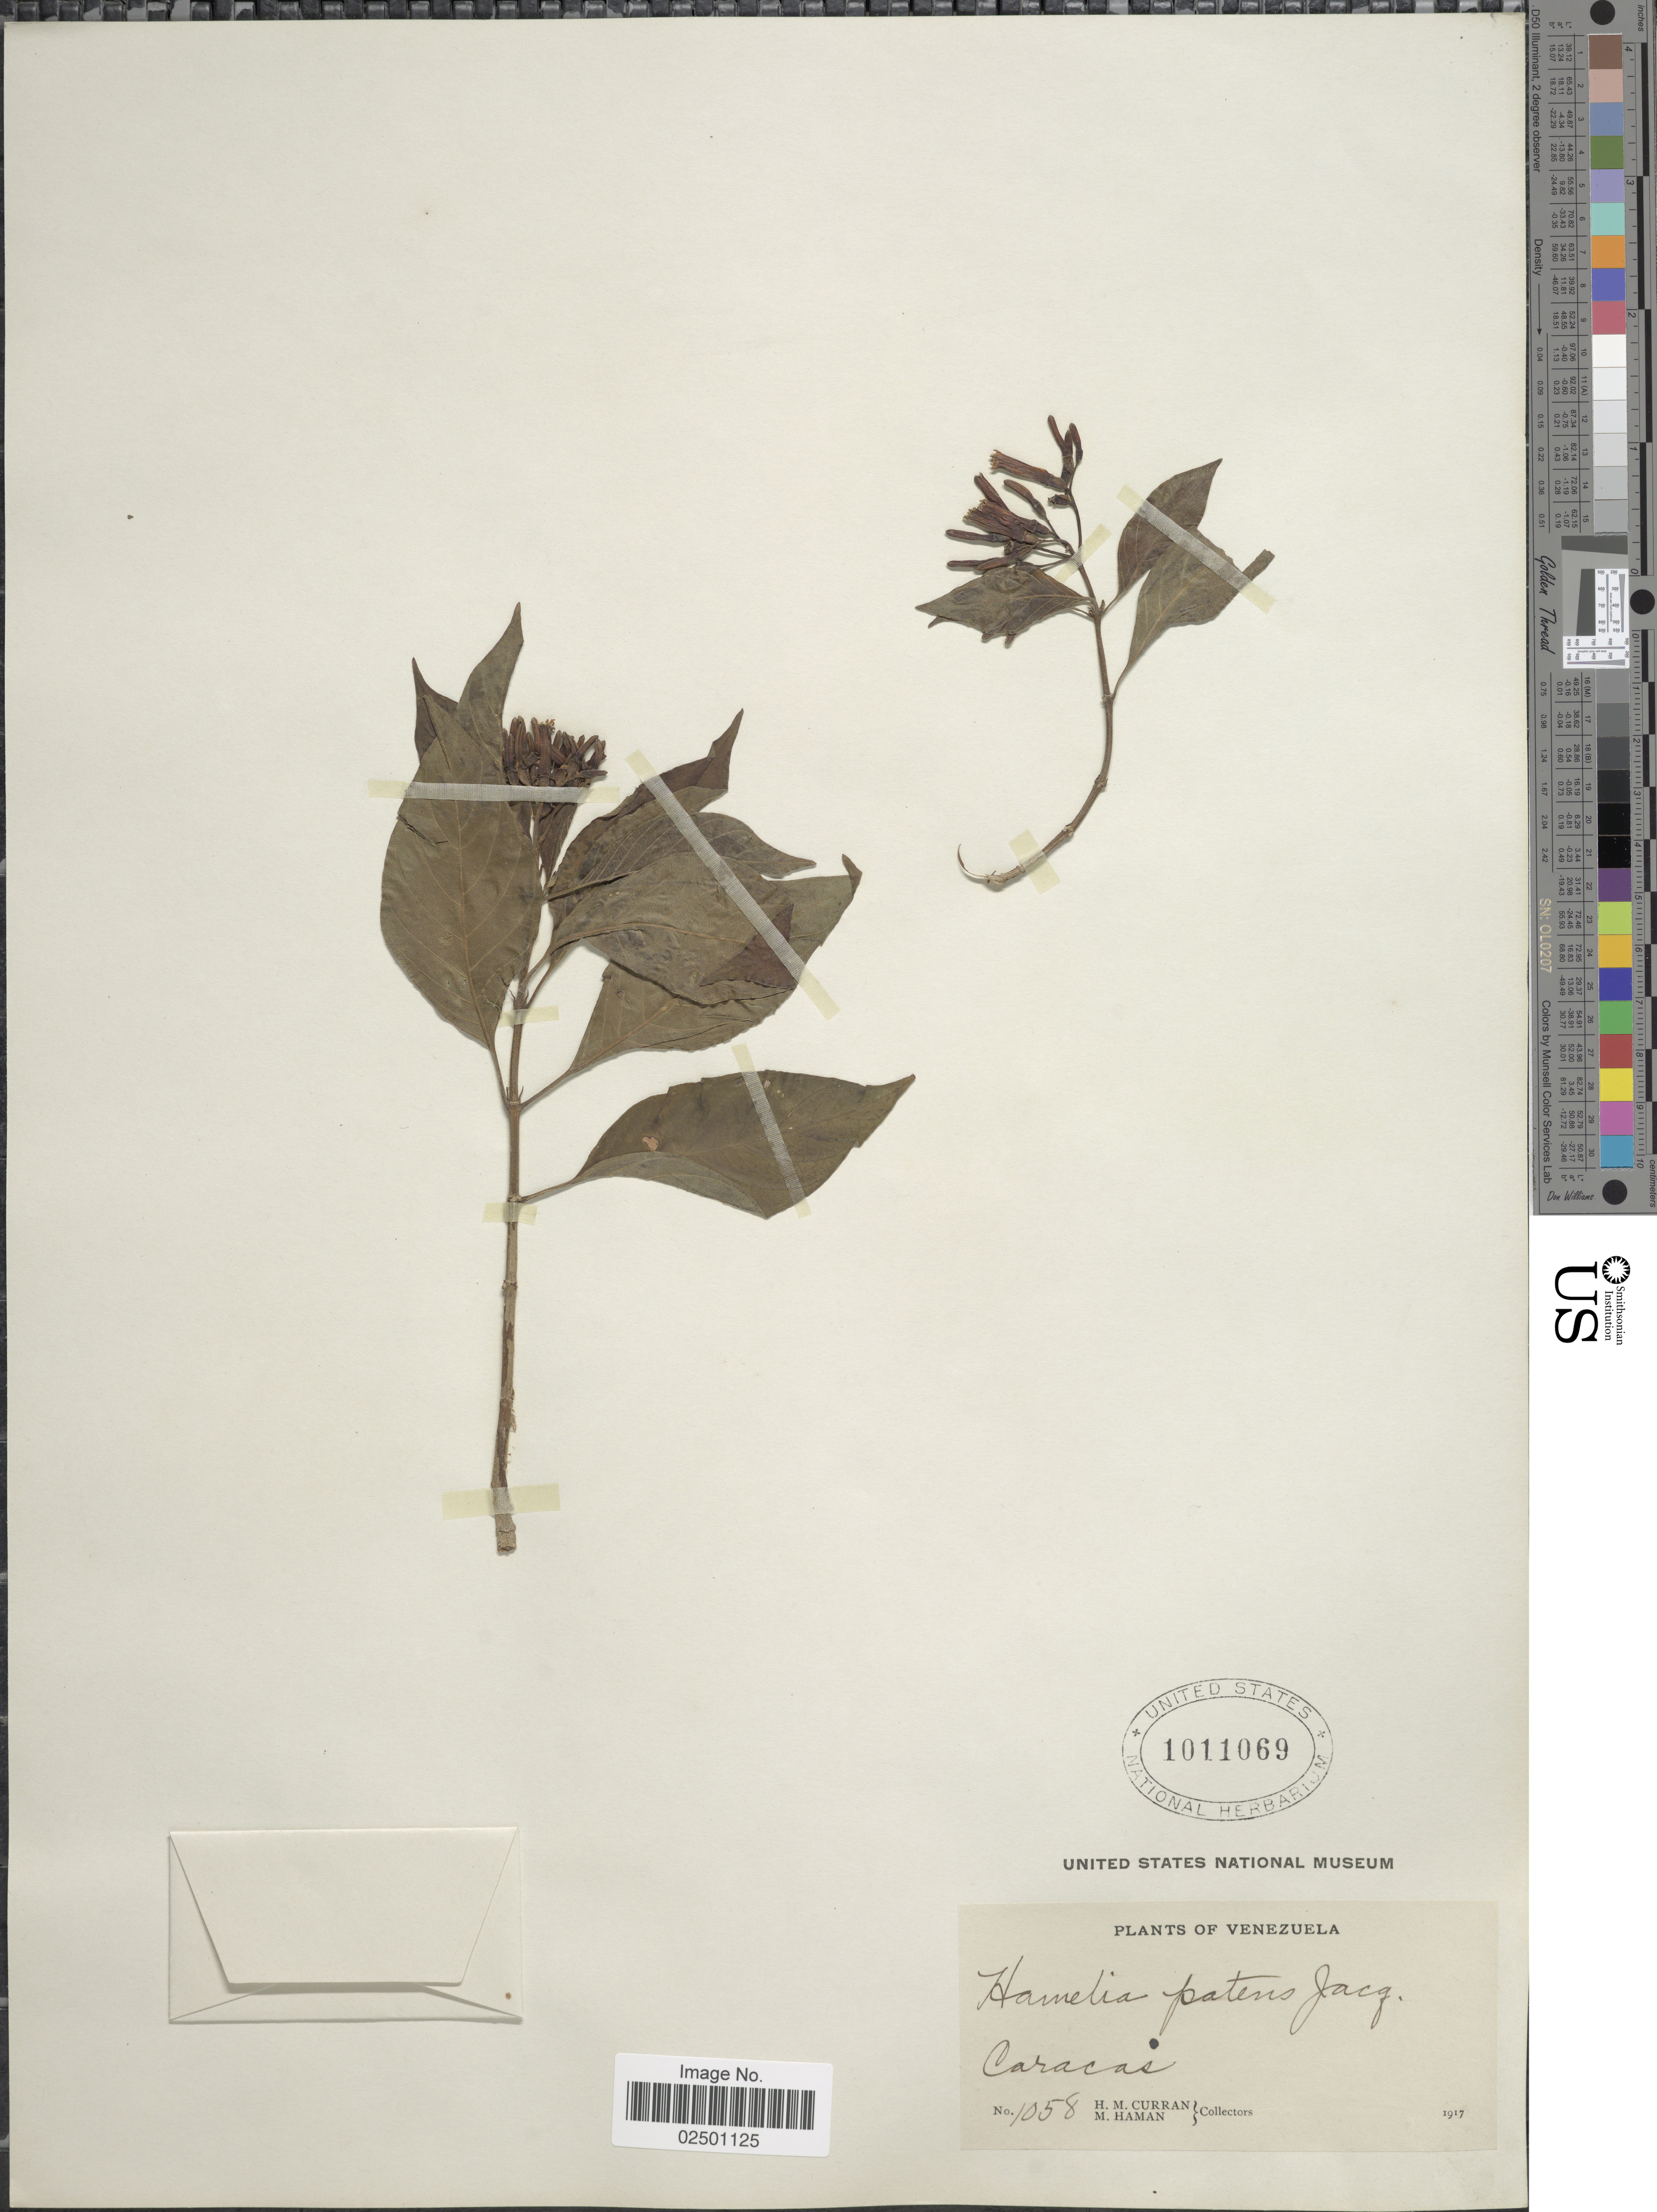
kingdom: Plantae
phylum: Tracheophyta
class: Magnoliopsida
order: Gentianales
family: Rubiaceae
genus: Hamelia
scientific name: Hamelia patens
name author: Jacq.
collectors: H. M. Curran & M. Haman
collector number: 1058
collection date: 1917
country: Venezuela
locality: Caracas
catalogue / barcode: US 1011069